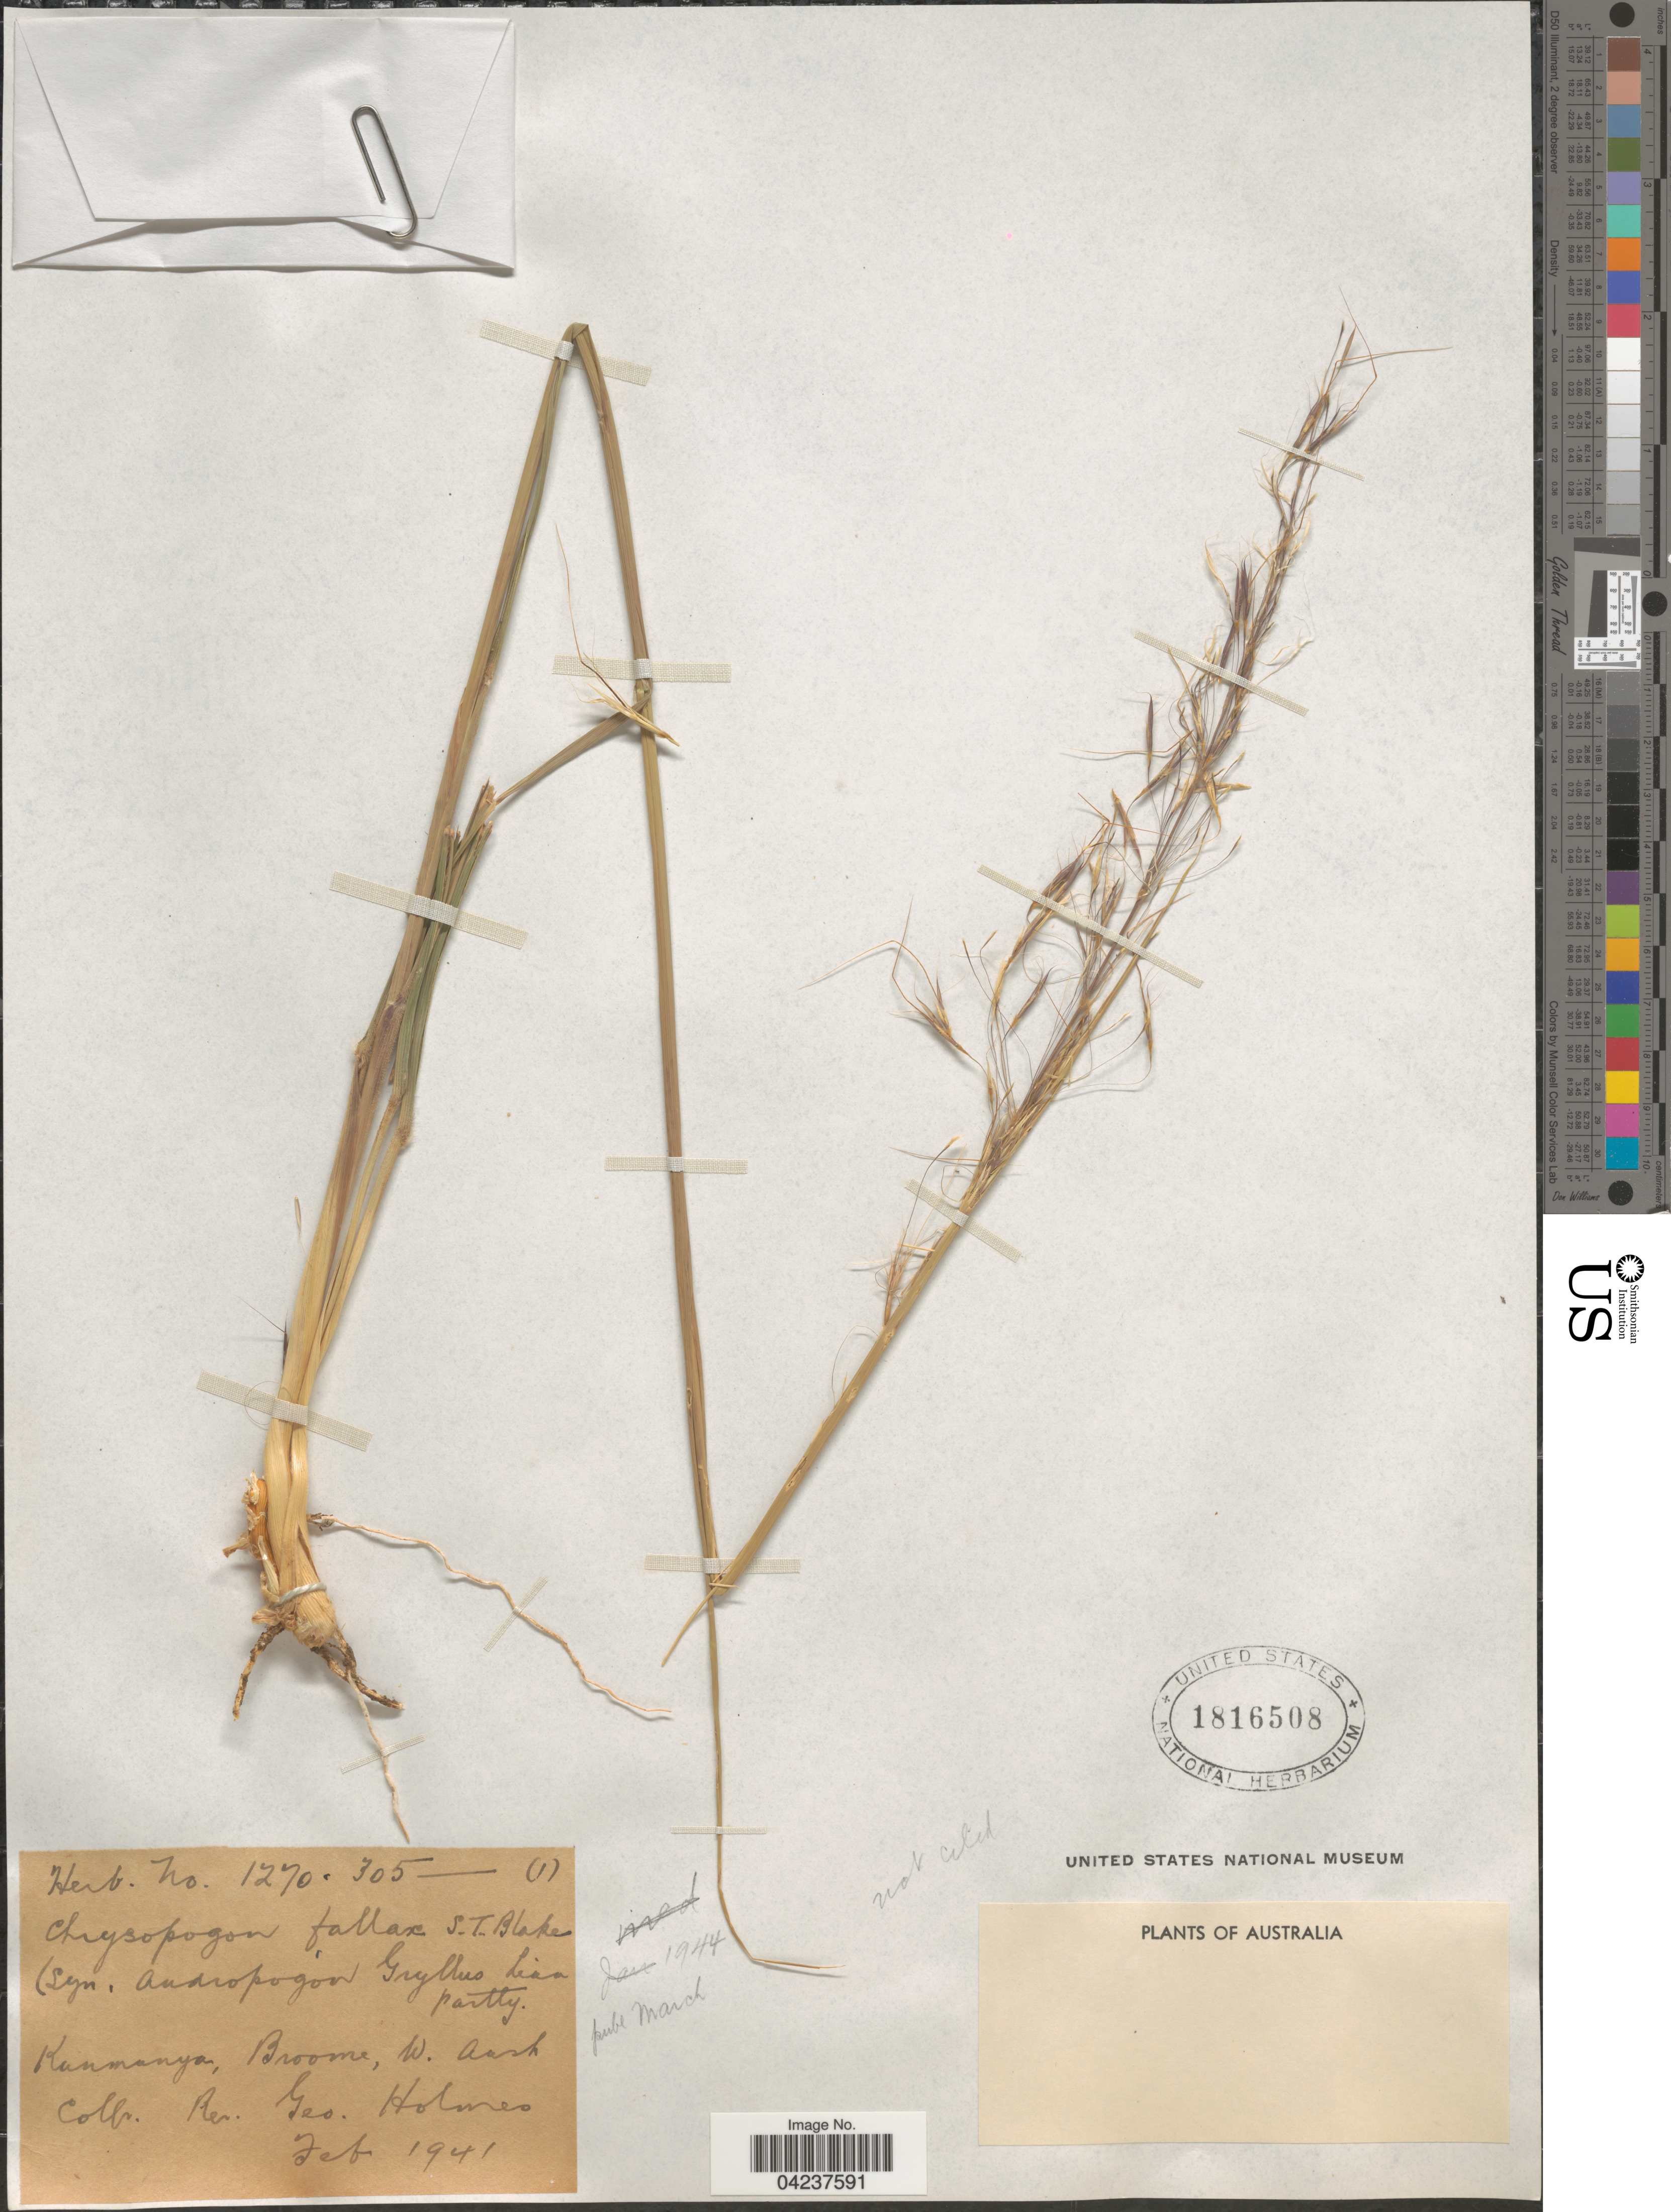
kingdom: Plantae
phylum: Tracheophyta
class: Liliopsida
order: Poales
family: Poaceae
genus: Chrysopogon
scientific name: Chrysopogon fallax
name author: S.T. Blake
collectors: G. Holmes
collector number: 1270305/(1)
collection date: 1941-02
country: Australia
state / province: Western Australia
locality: Kunmunya, Broome, W. Aust.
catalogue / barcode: US 1816508